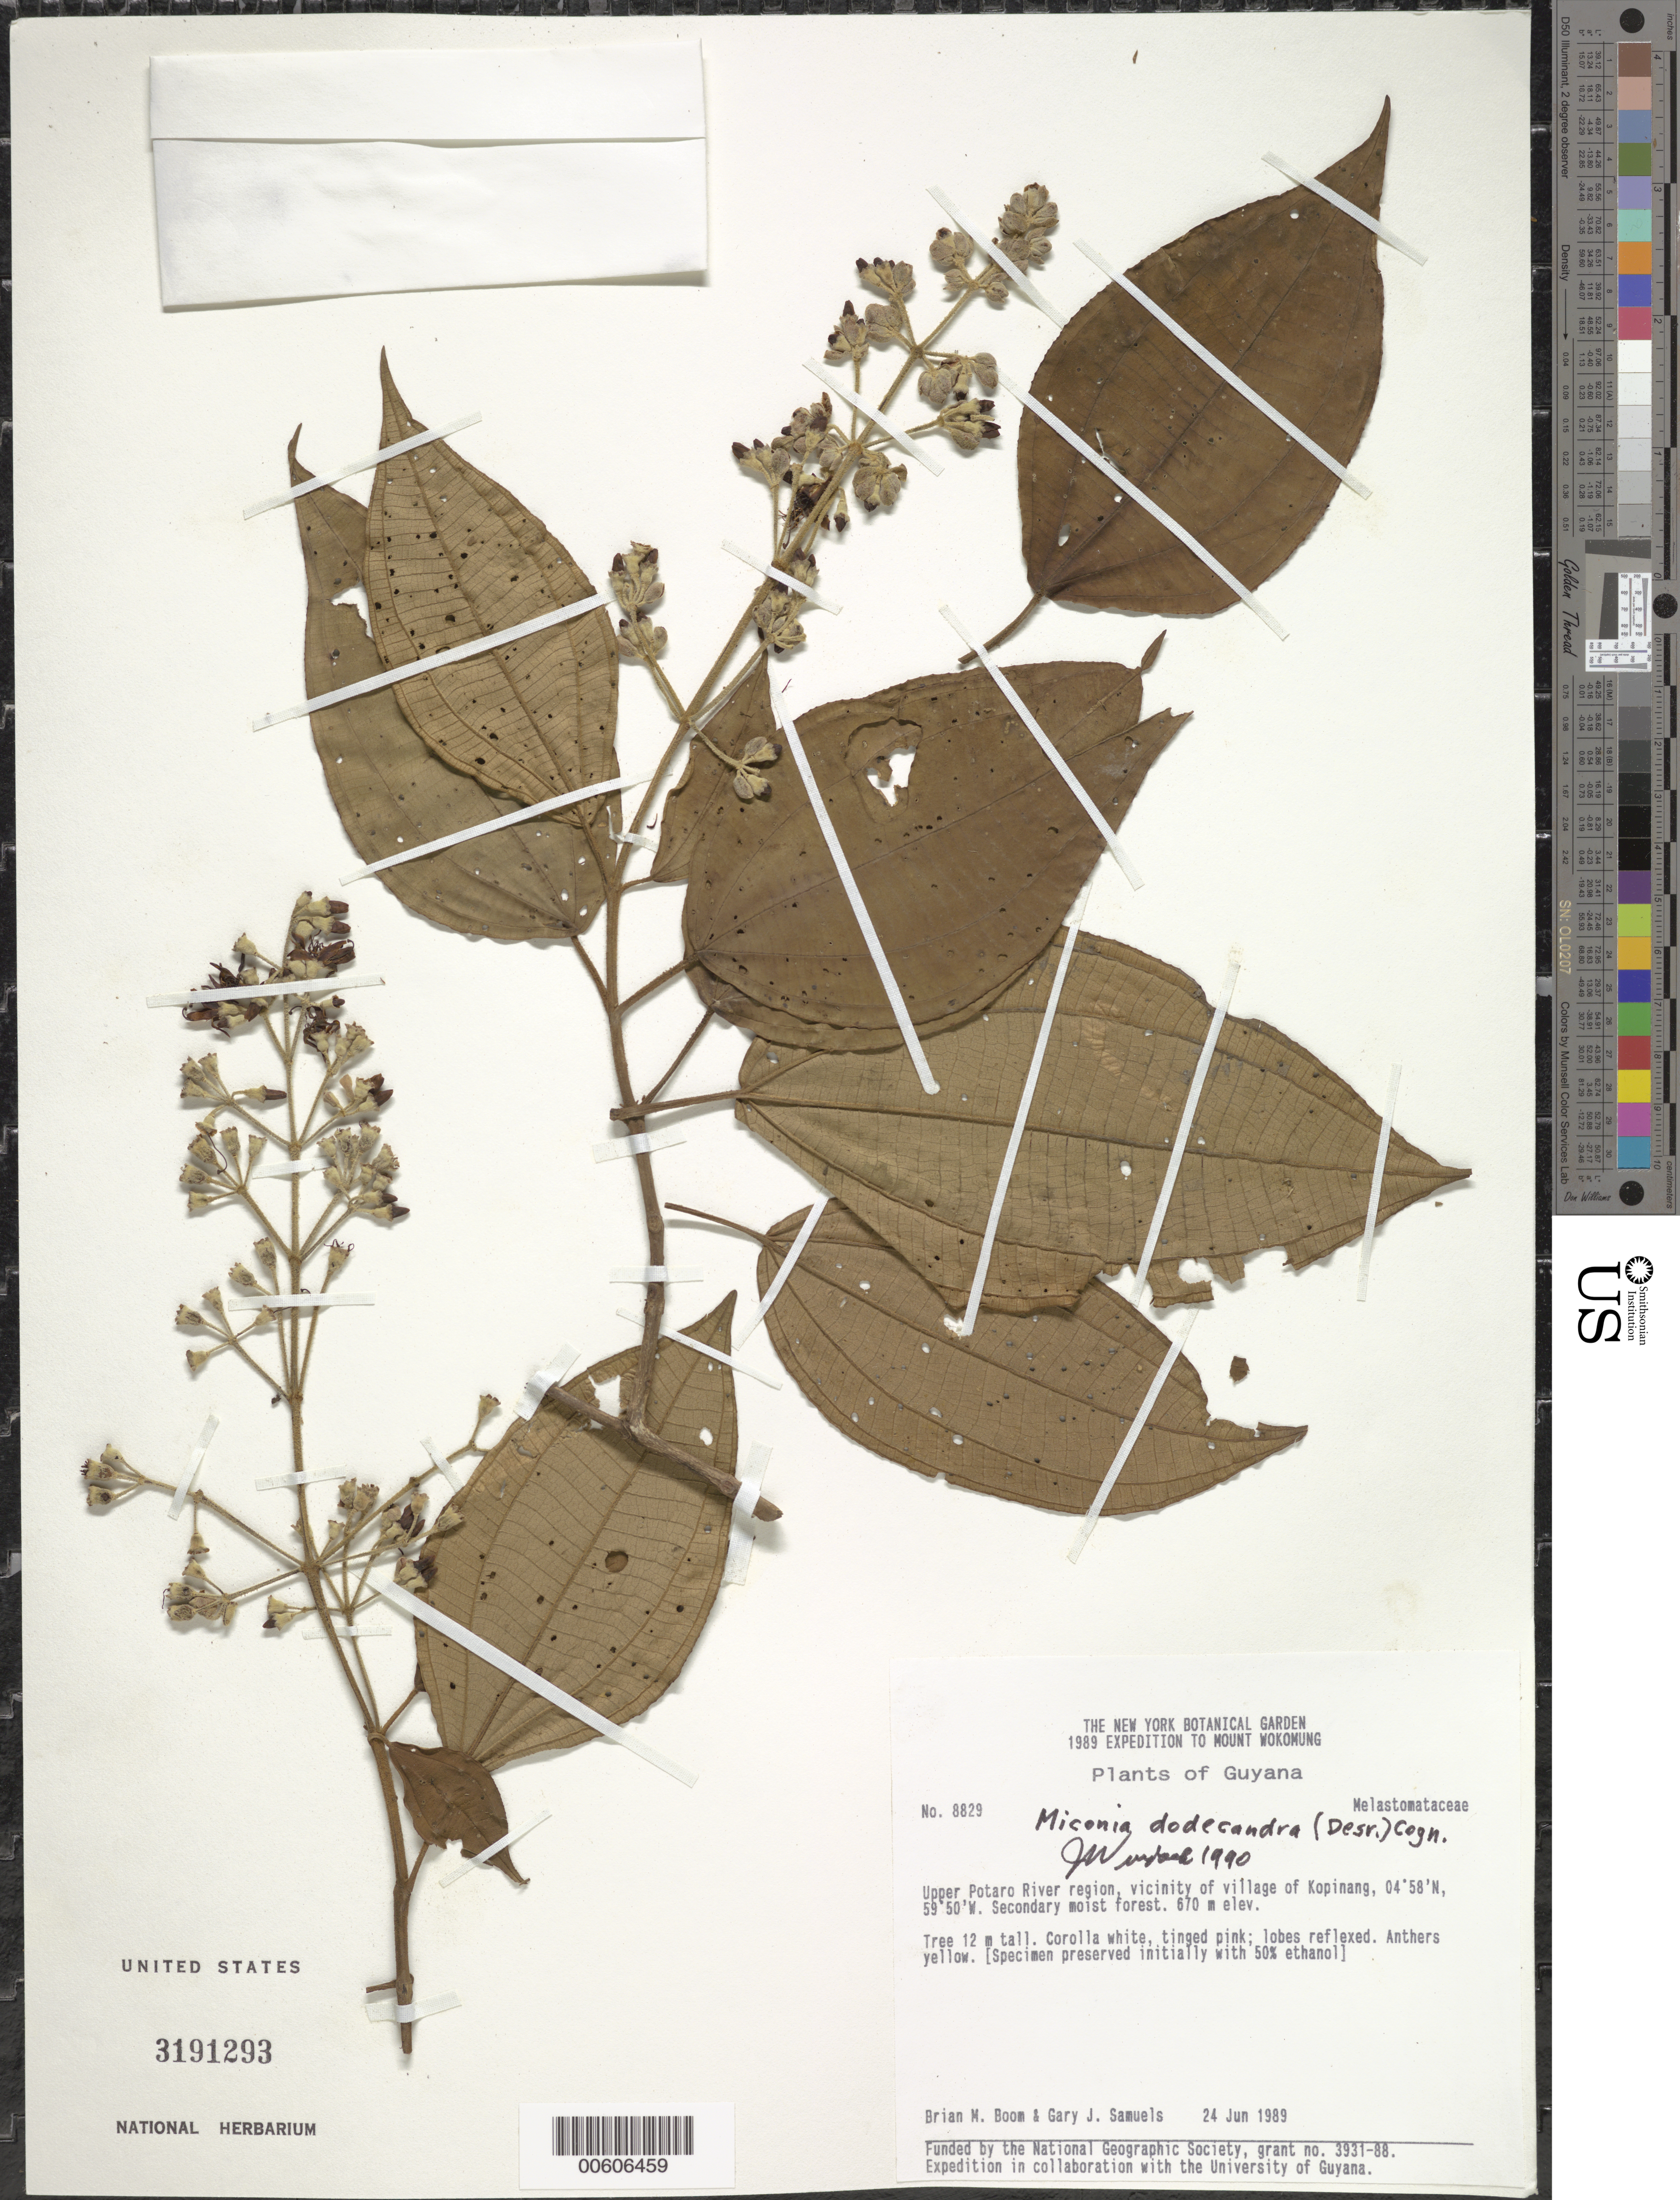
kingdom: Plantae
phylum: Tracheophyta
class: Magnoliopsida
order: Myrtales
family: Melastomataceae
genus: Miconia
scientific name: Miconia dodecandra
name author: Cogn.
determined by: Wurdack, John J., (US), US (UNITED STATES)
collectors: B. M. Boom & G. Samuels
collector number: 8829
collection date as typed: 24-Jun-89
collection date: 1989-06-24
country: Guyana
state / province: Potaro-Siparuni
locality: Upper Potaro R., Kopinang village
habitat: Secondary moist forest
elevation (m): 670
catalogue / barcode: US 3191293